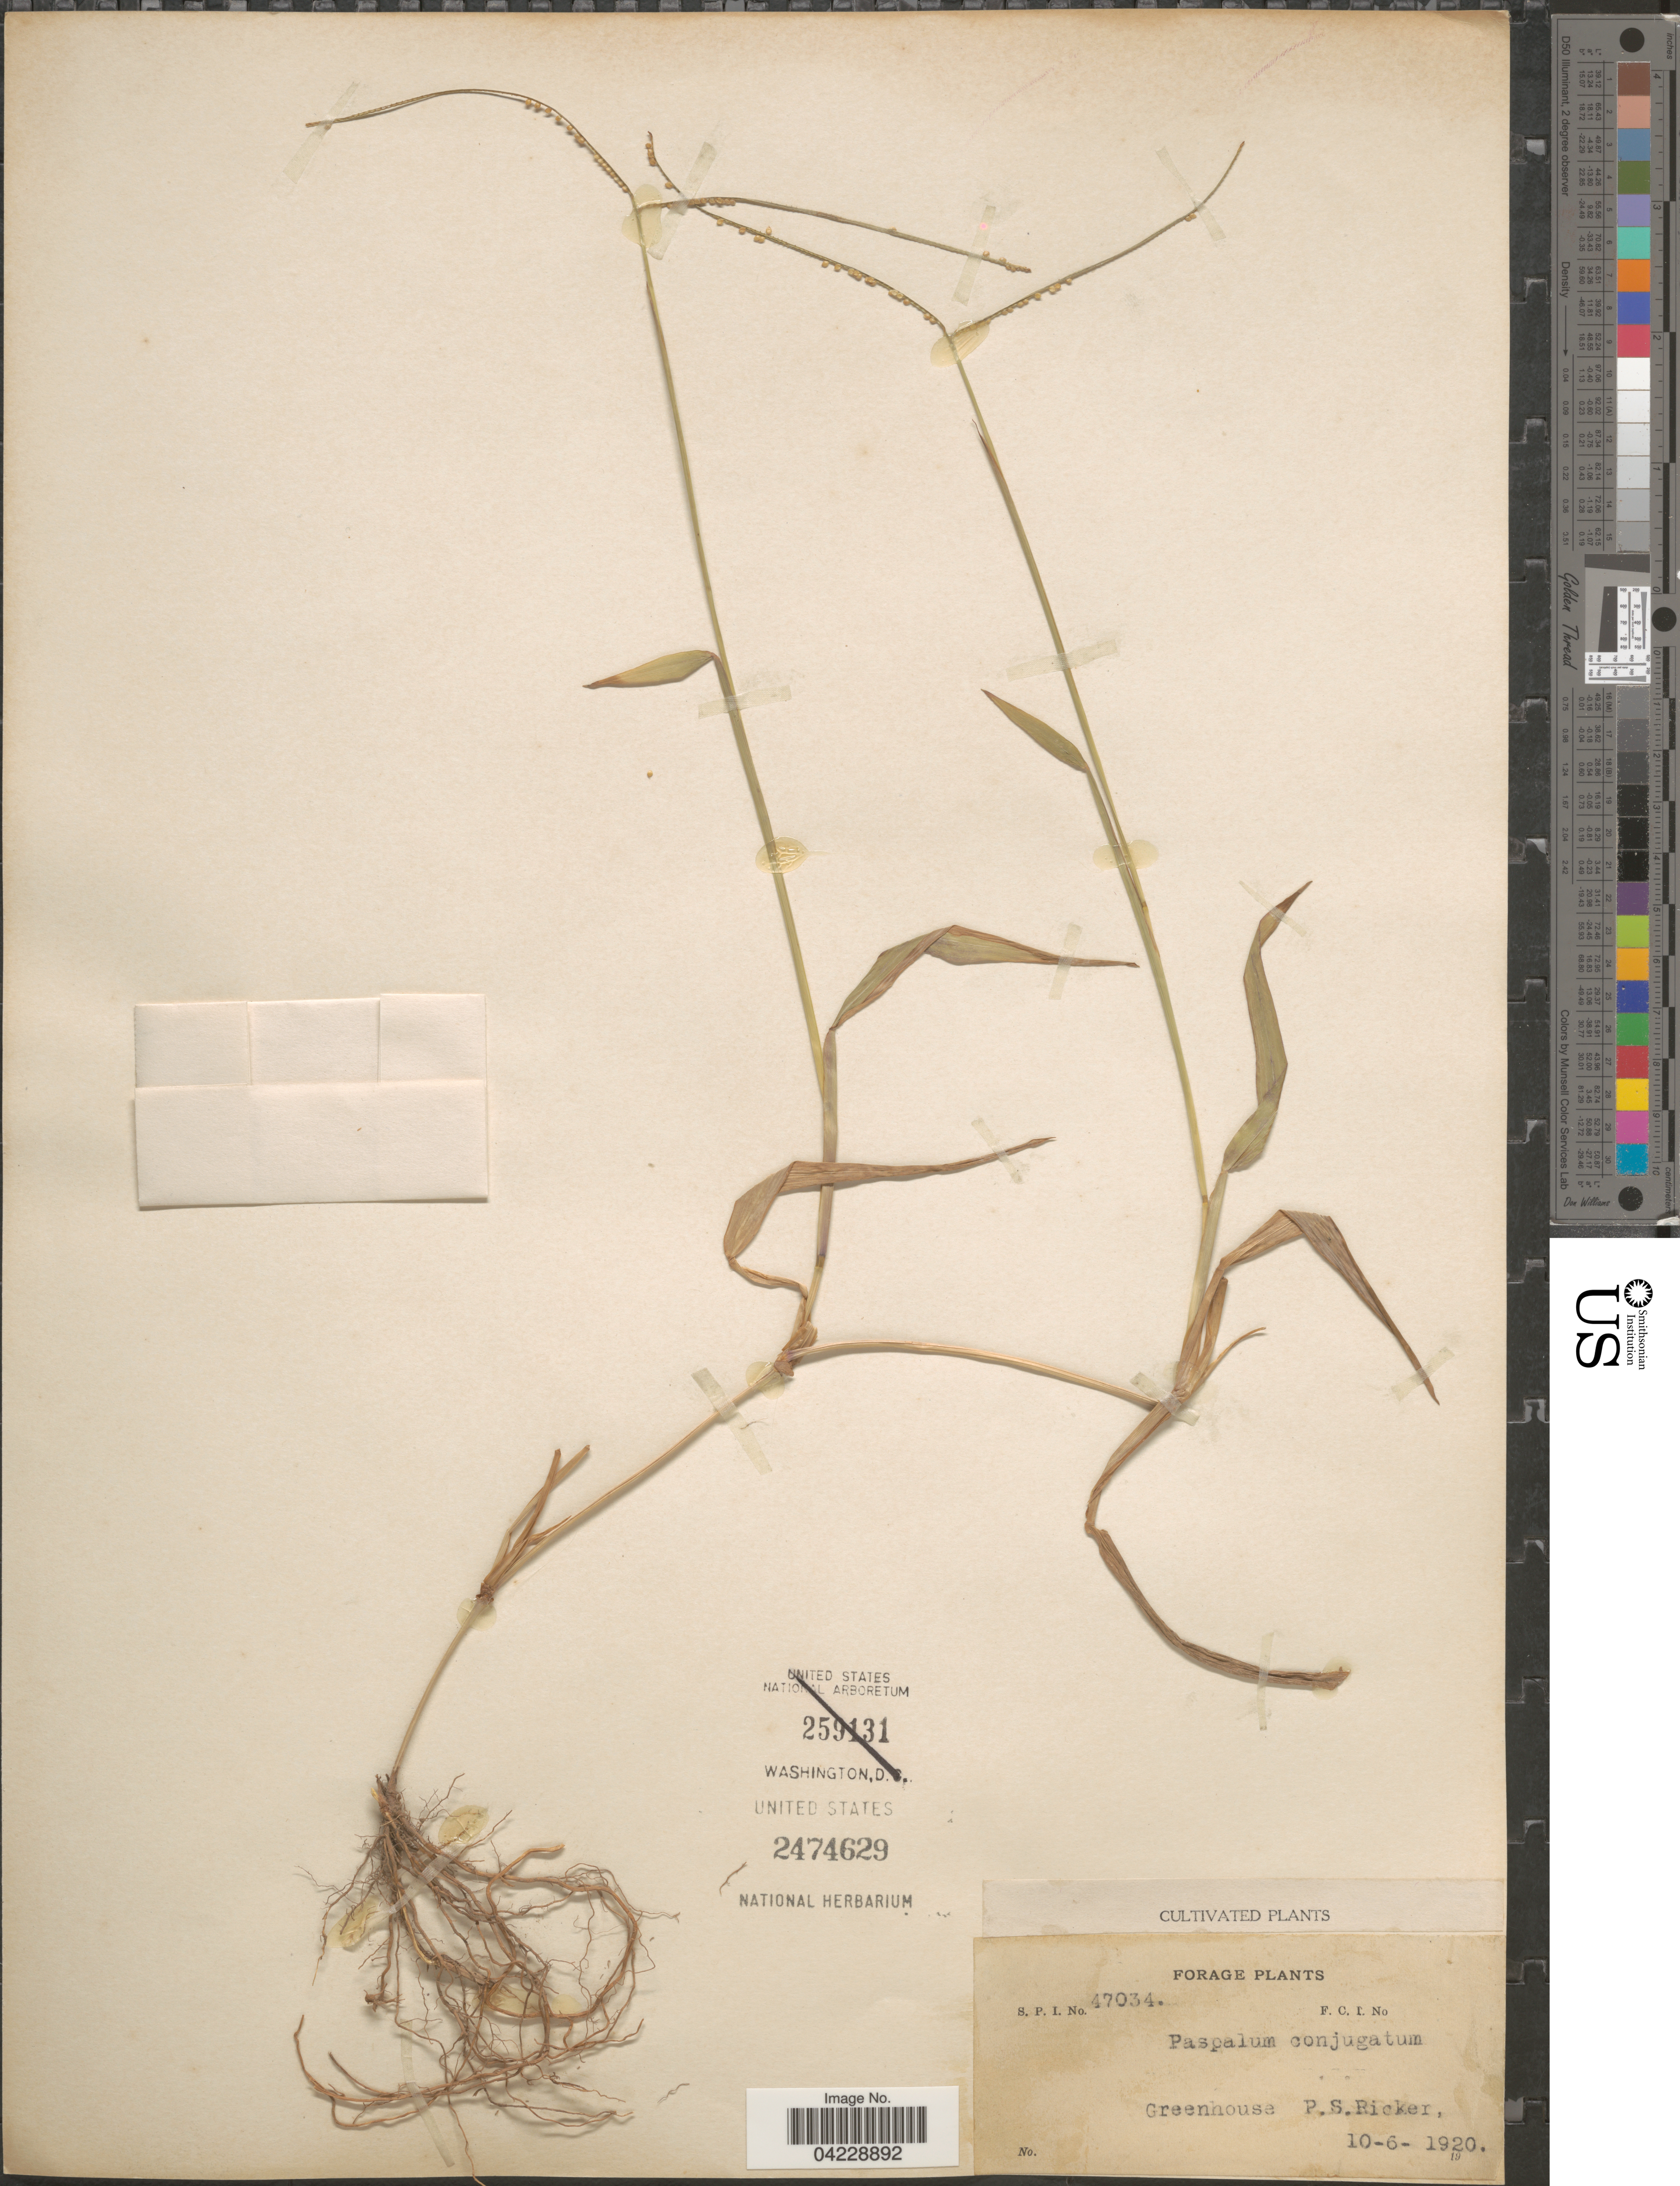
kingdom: Plantae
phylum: Tracheophyta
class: Liliopsida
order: Poales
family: Poaceae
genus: Paspalum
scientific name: Paspalum conjugatum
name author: P.J. Bergius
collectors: P. Ricker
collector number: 47034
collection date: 1920-10-06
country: United States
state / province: District of Columbia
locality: Greenhouse.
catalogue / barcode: US 2474629